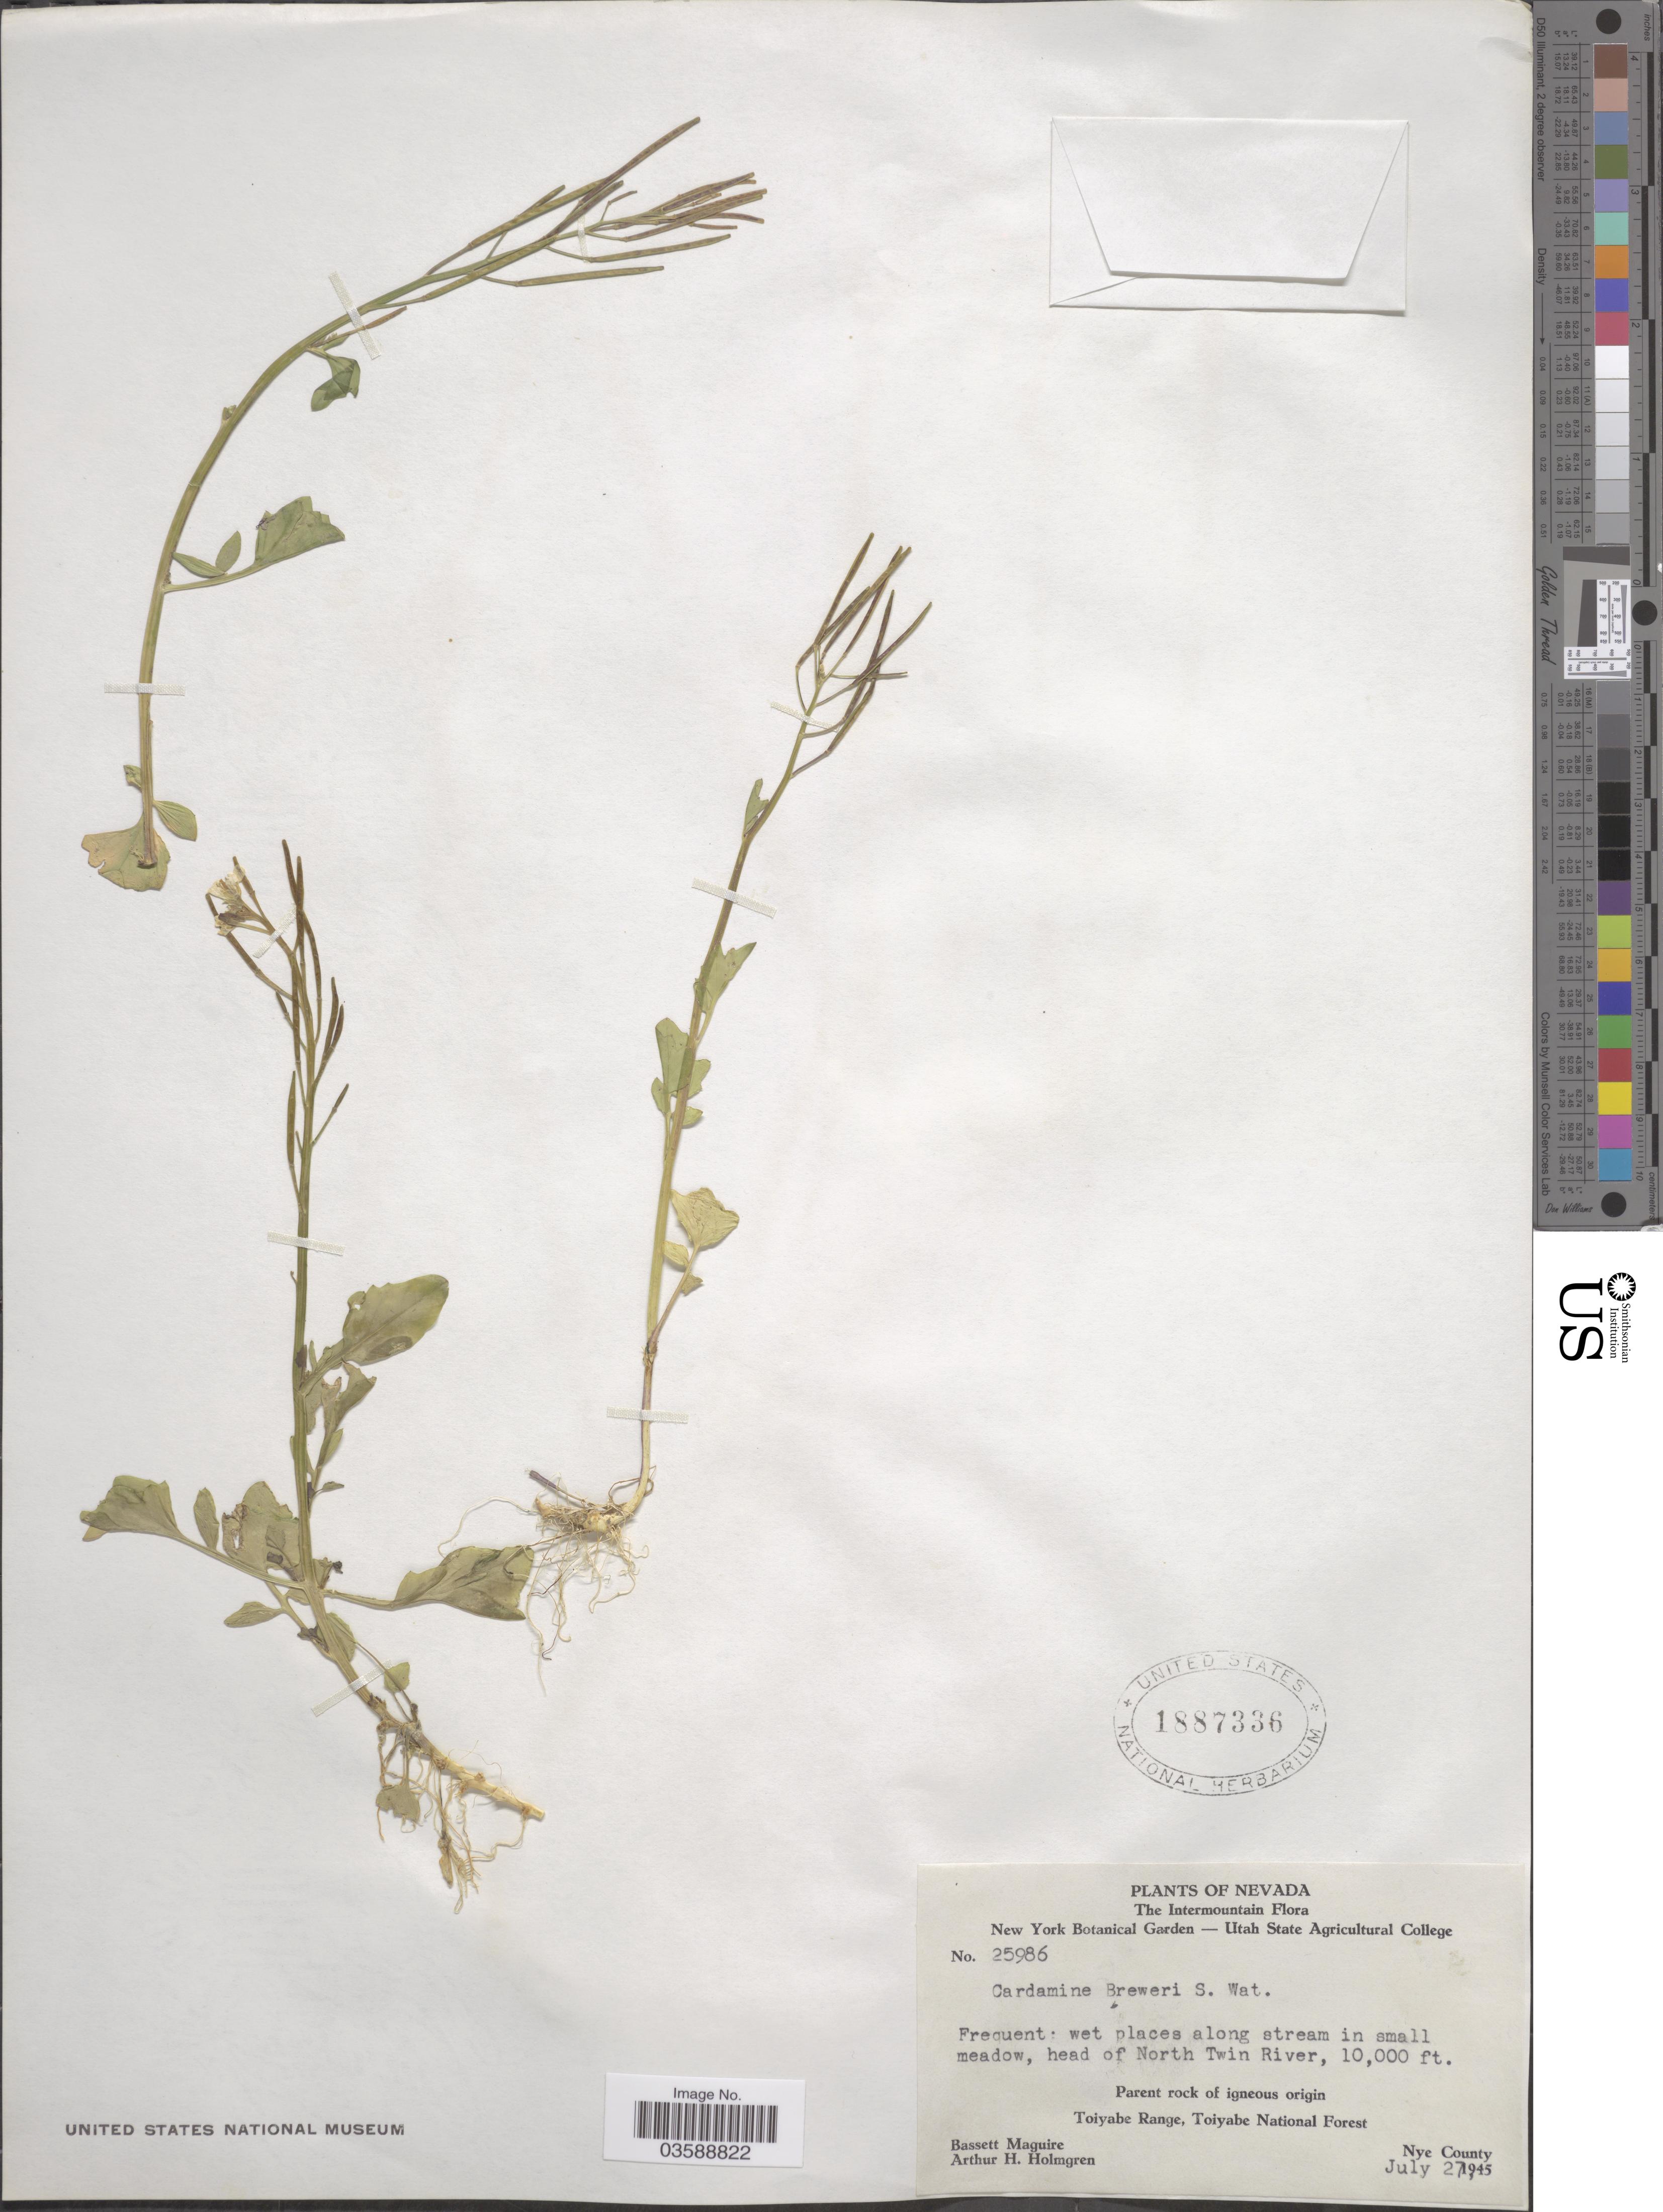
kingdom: Plantae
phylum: Tracheophyta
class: Magnoliopsida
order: Brassicales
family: Brassicaceae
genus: Cardamine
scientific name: Cardamine breweri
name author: S. Watson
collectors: B. Maguire & A. H. Holmgren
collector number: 25986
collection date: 1945-07-27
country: United States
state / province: Nevada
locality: Intermountain. Head of North Twin River. Toiyabe Range, Toiyabe National Forest. Nye County.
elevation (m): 3048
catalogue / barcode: US 1887336